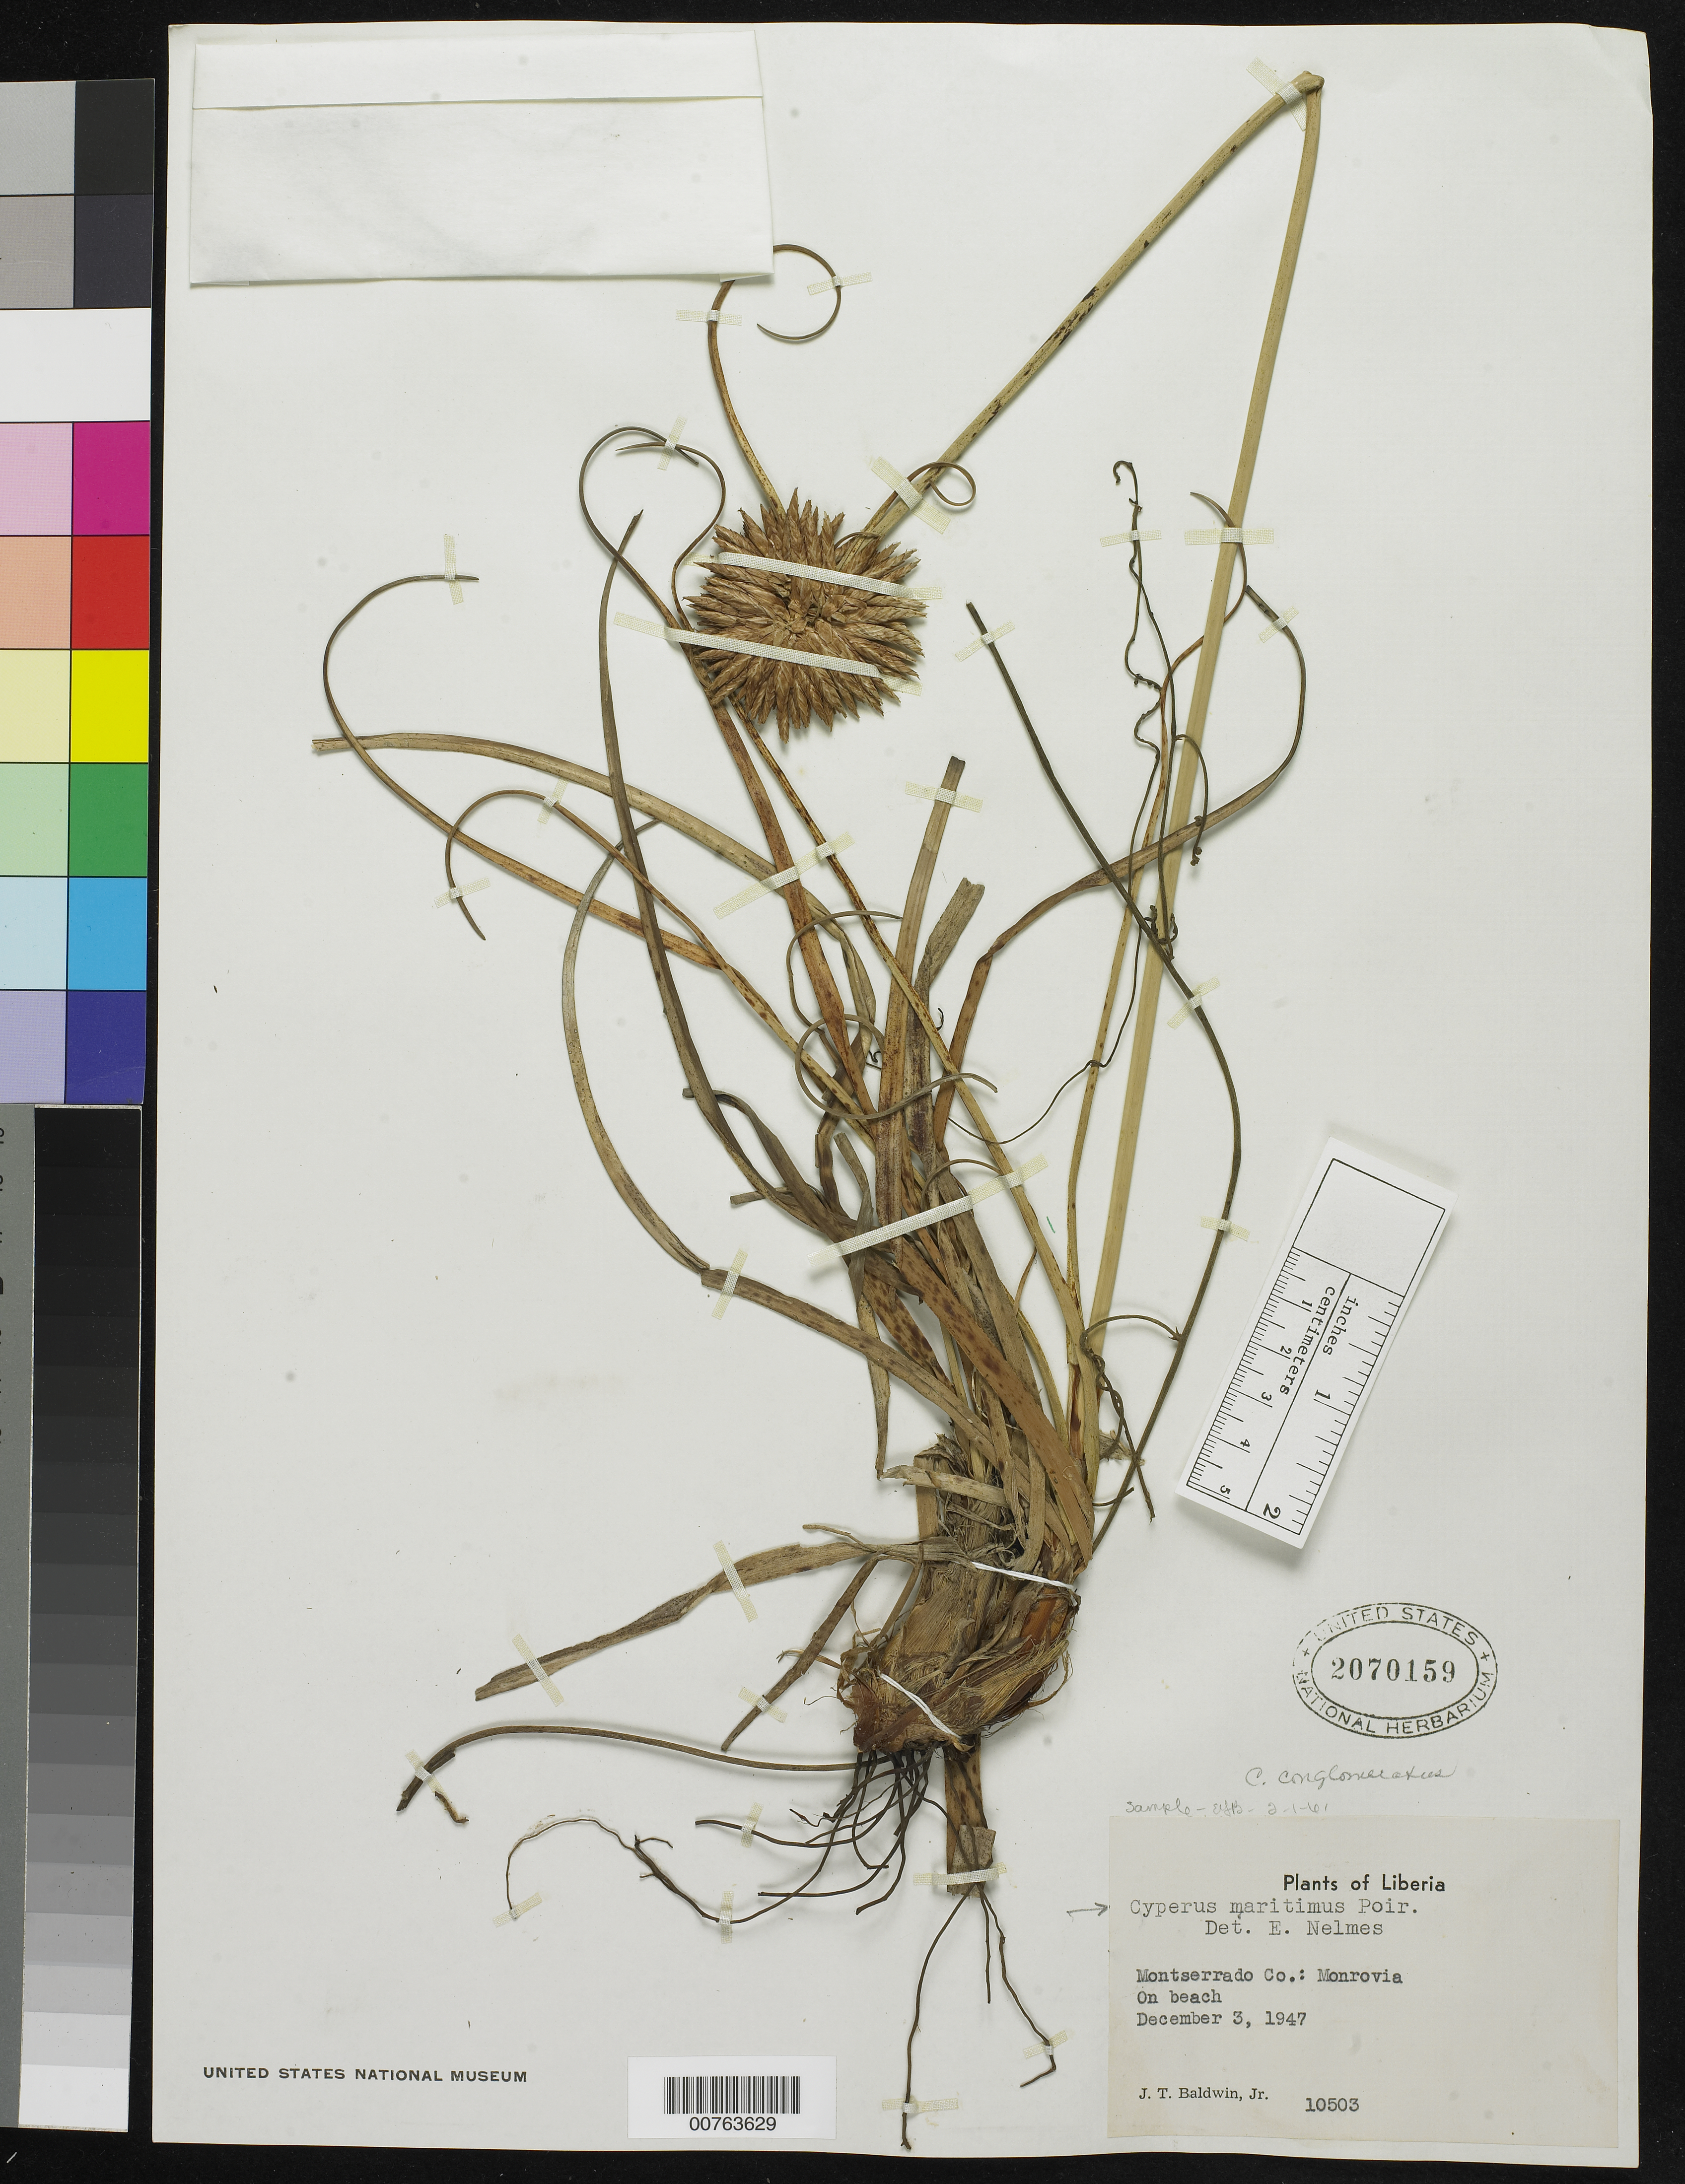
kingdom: Plantae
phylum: Tracheophyta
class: Liliopsida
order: Poales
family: Cyperaceae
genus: Cyperus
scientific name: Cyperus crassipes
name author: Vahl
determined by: Strong, Mark T., (BOT), Smithsonian Institution - National Museum of Natural History (UNITED STATES)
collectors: J. T. Baldwin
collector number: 10503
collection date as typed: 03 Dec 1947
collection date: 1947-12-03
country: Liberia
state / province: Montserrado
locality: Monrovia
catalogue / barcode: US 2070159